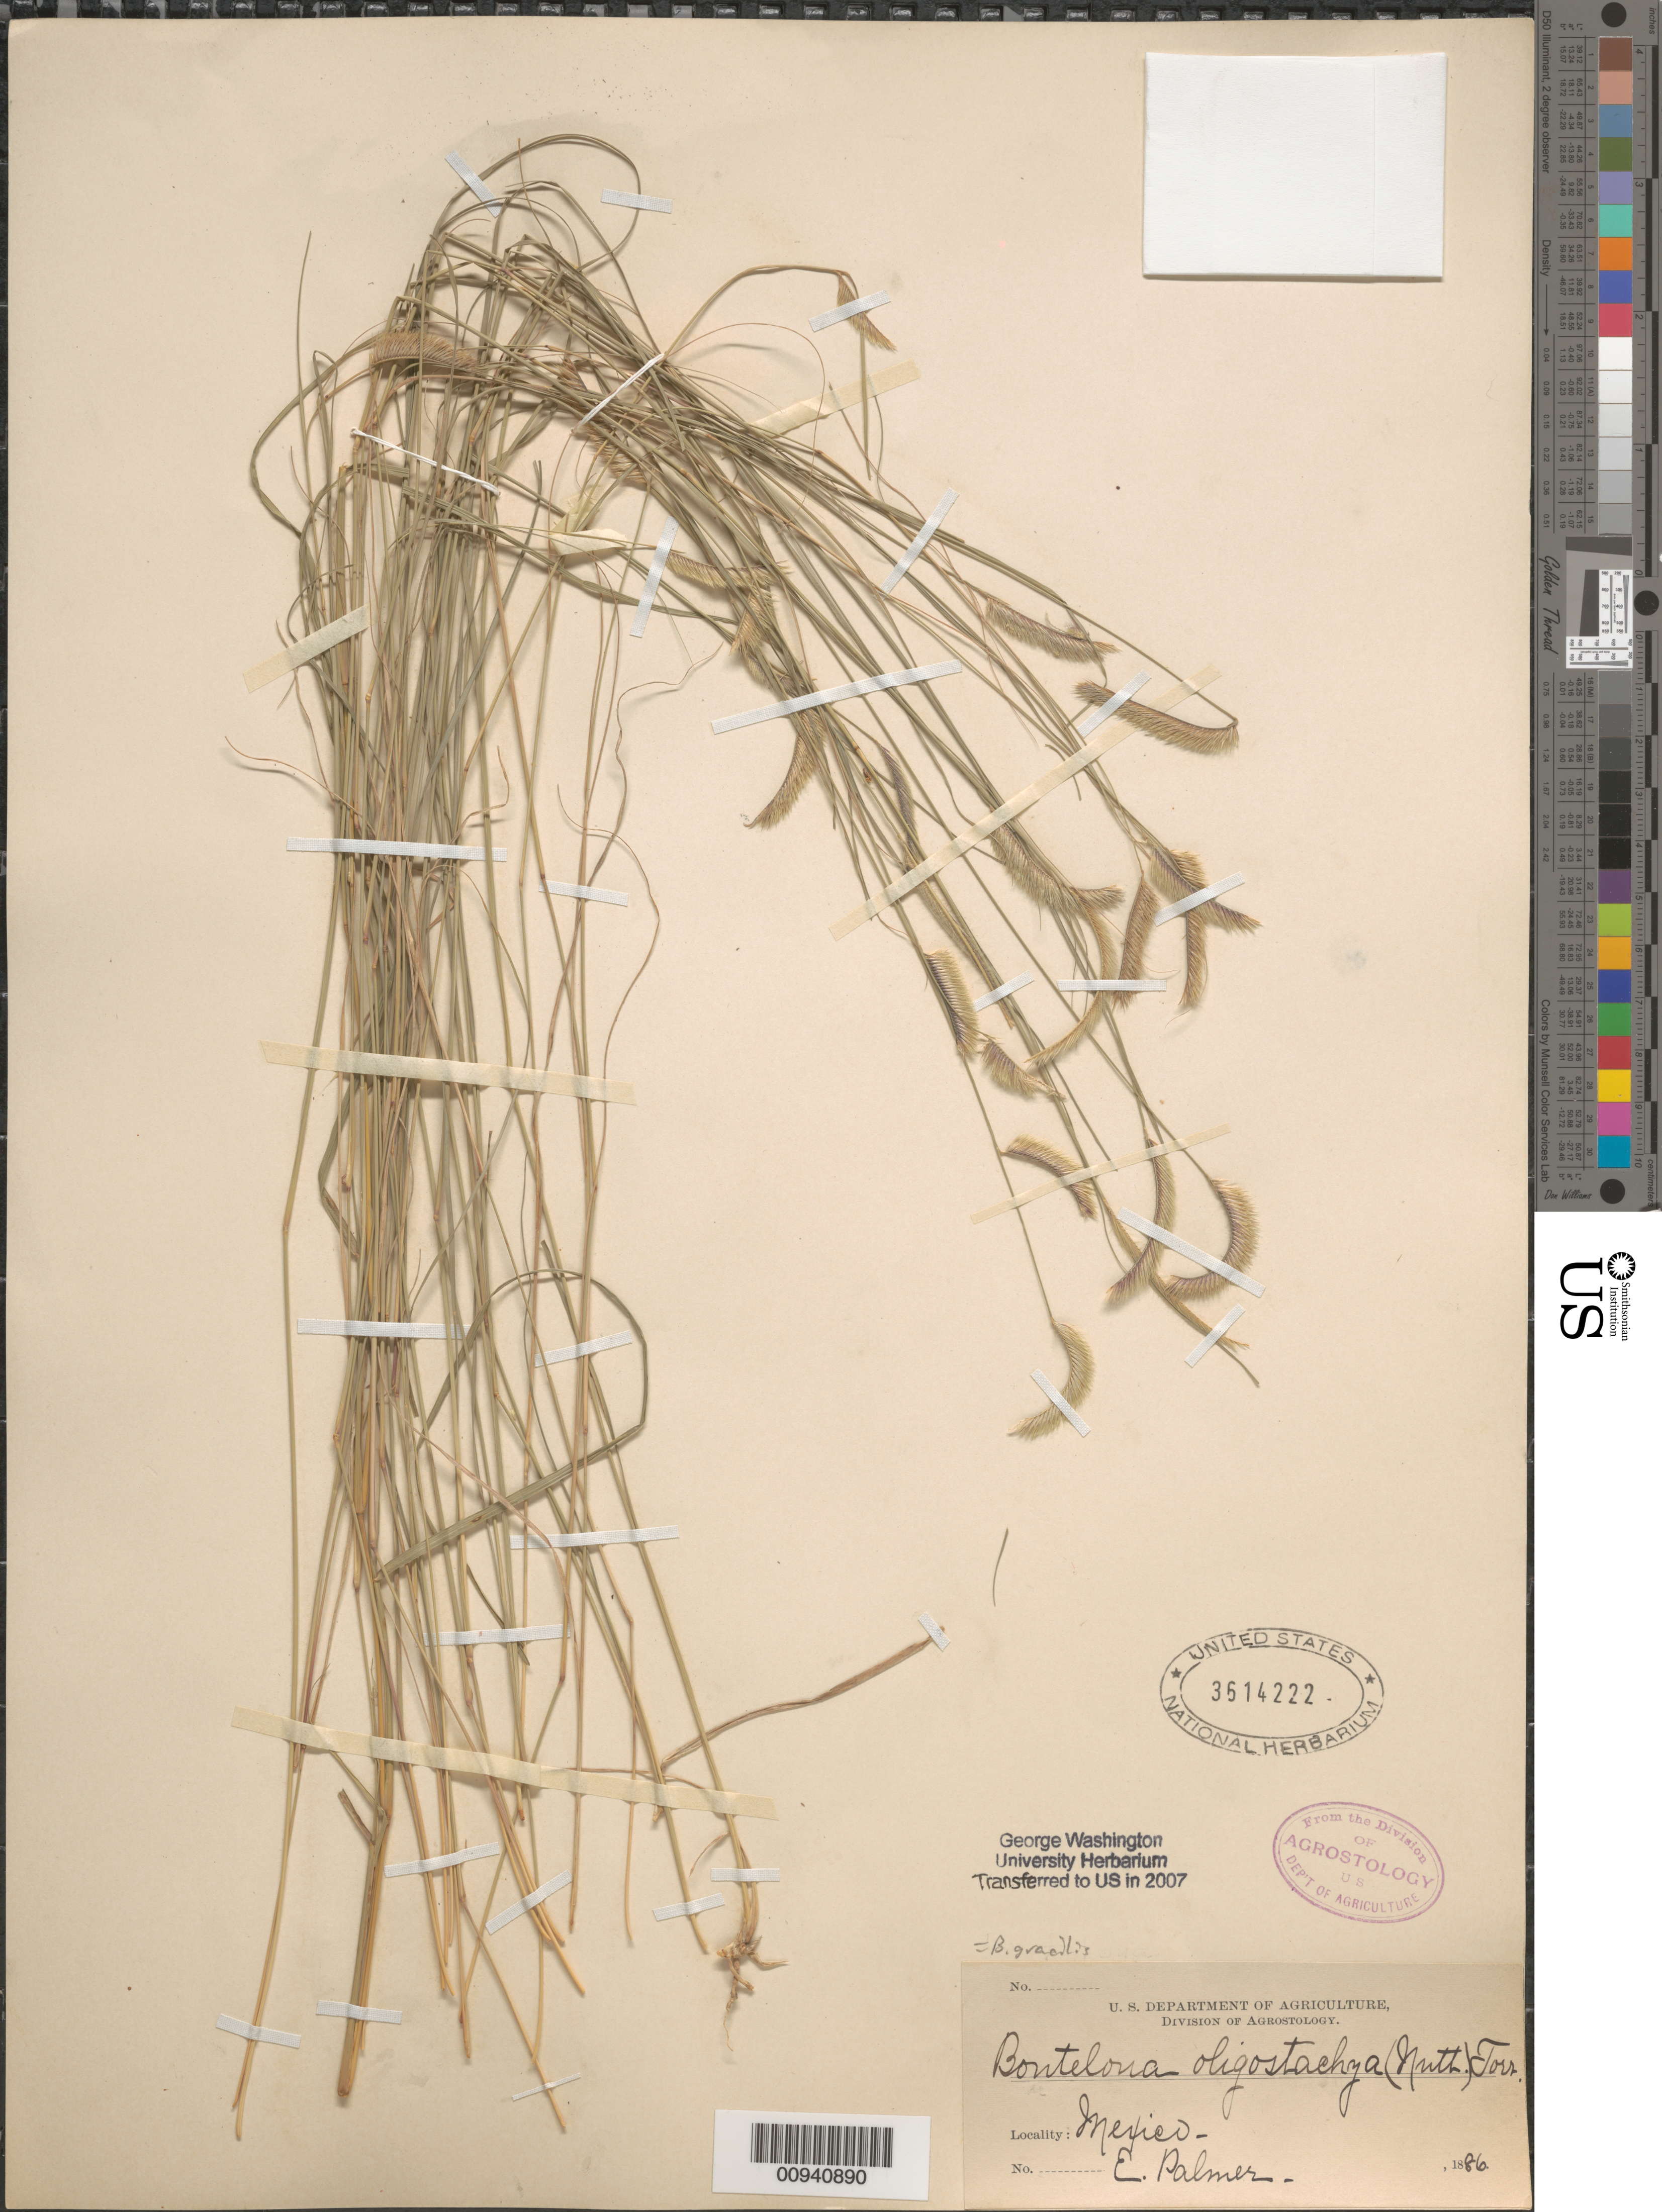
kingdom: Plantae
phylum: Tracheophyta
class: Liliopsida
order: Poales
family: Poaceae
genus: Bouteloua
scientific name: Bouteloua oligostachya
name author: (Nutt.) Torr. & A. Gray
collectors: E. Palmer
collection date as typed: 1886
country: Mexico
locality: Rio Blanco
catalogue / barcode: US 3514222